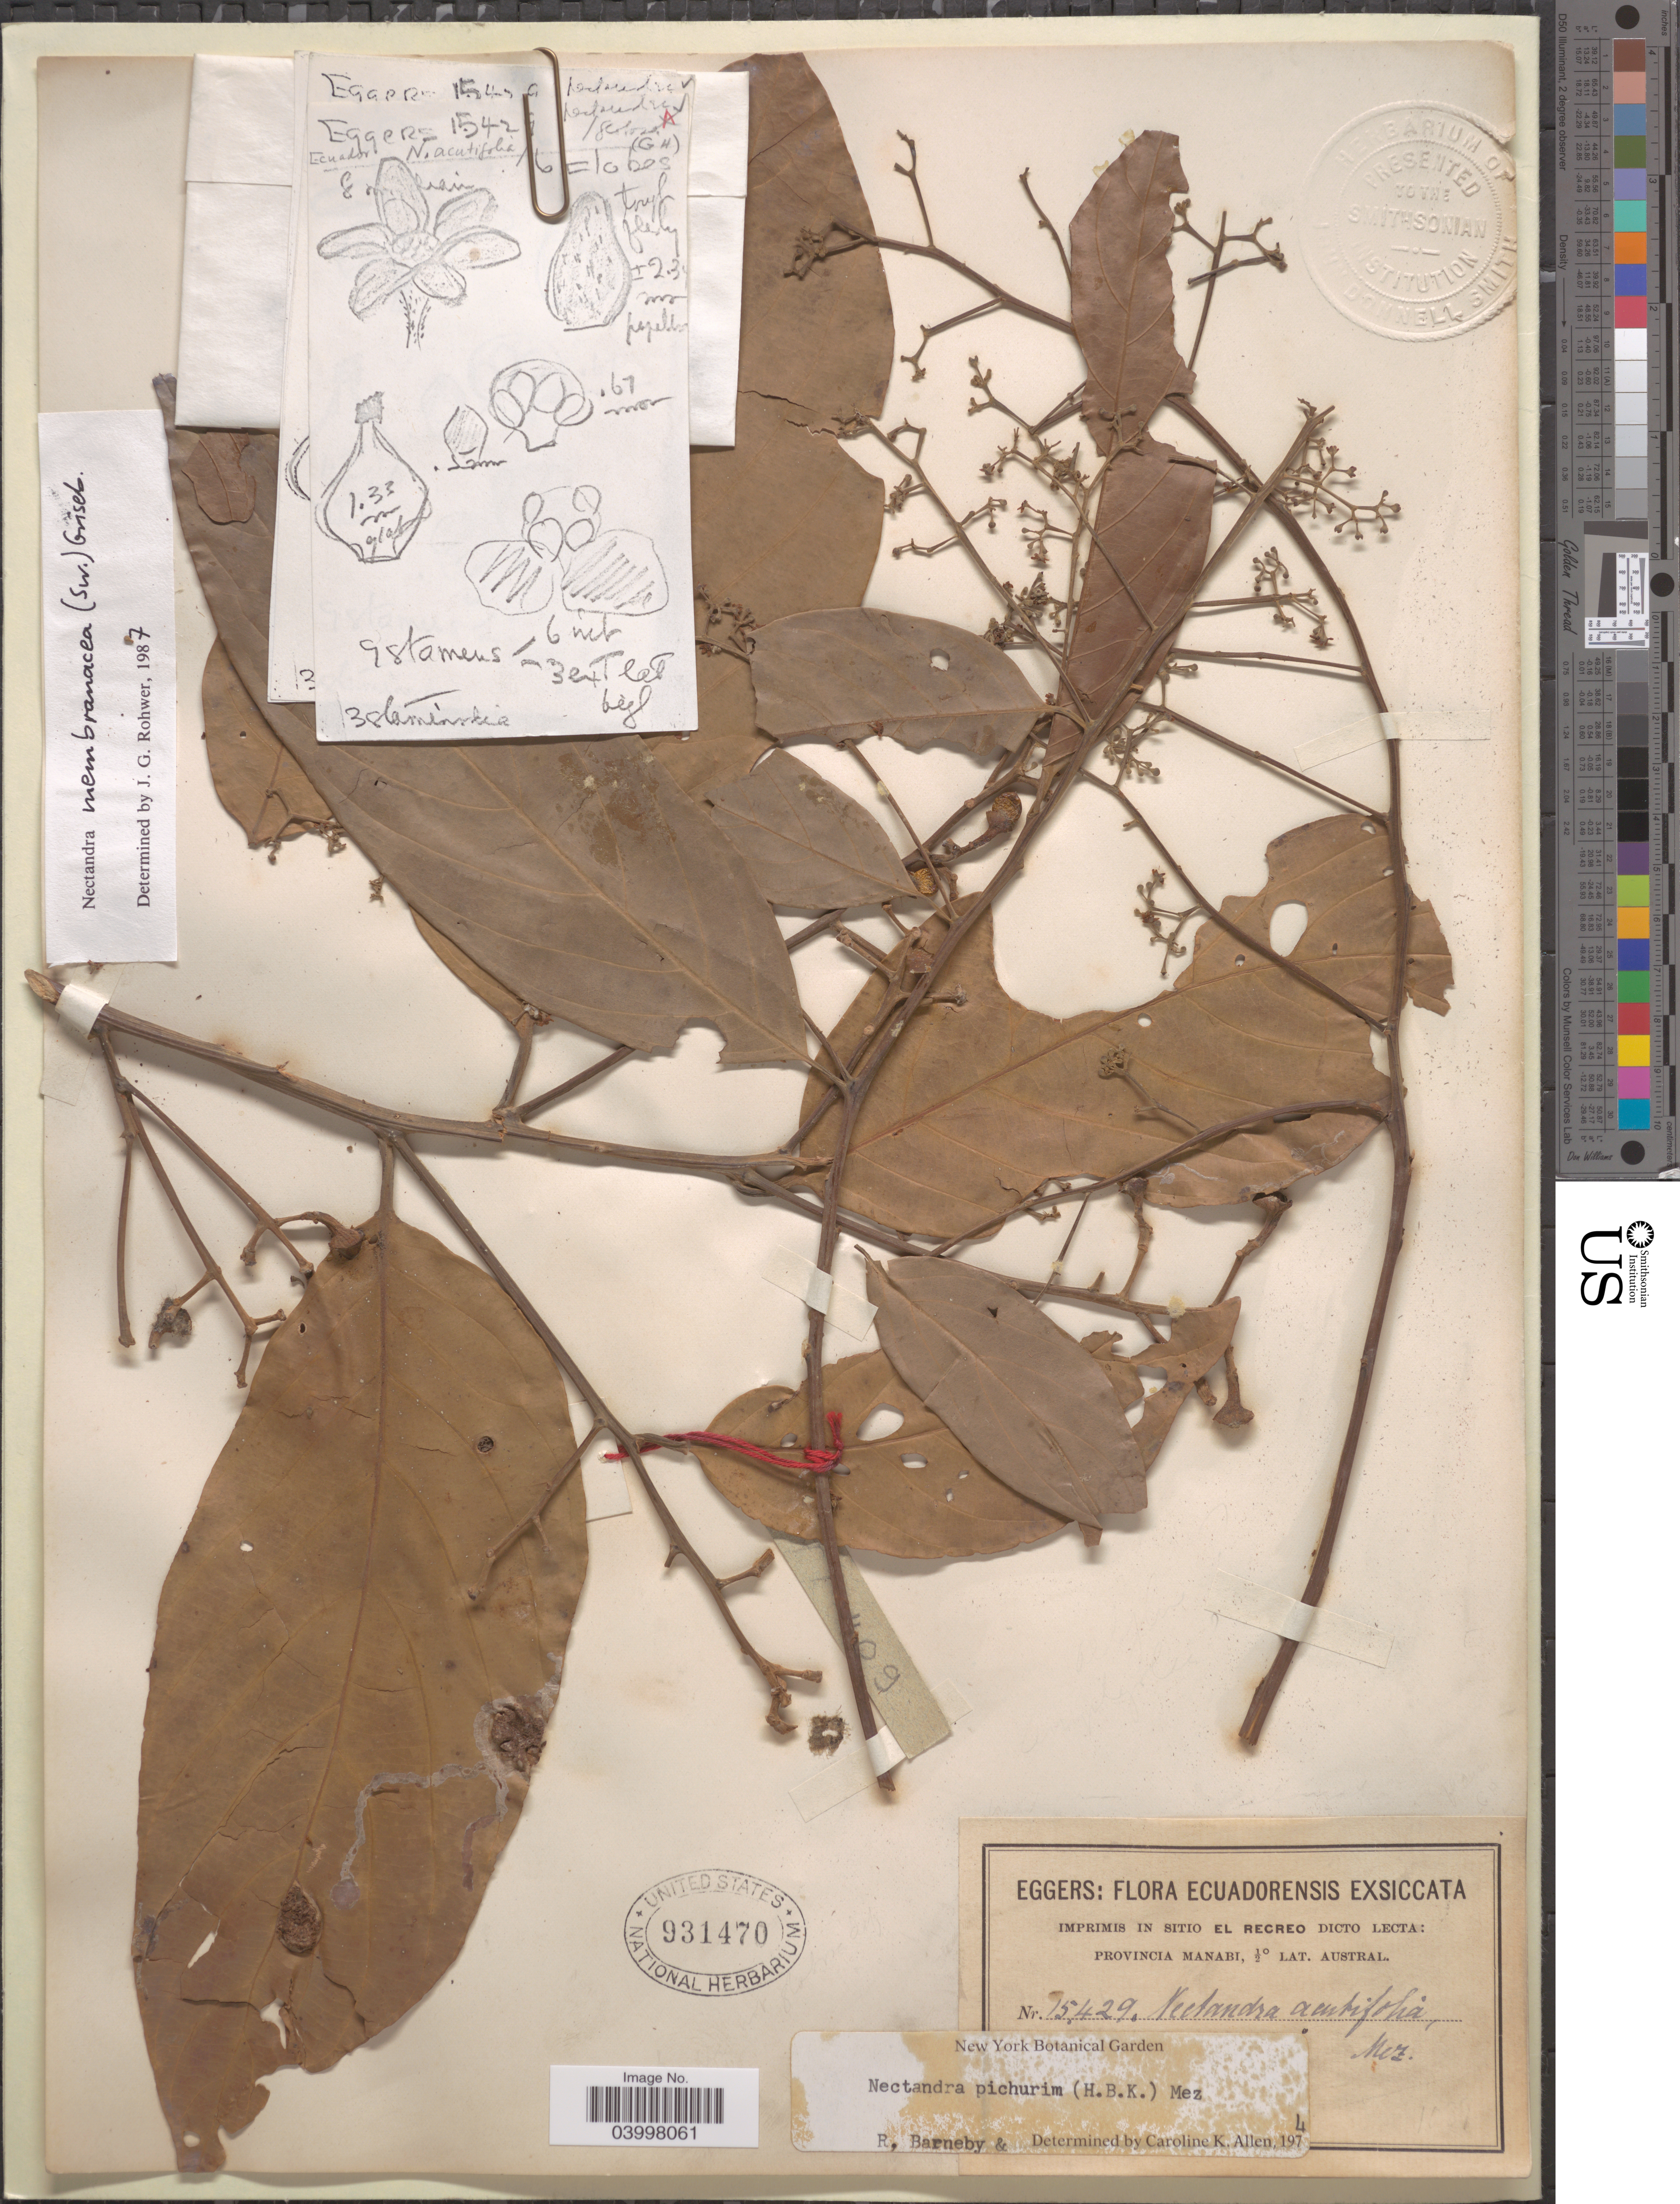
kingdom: Plantae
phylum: Tracheophyta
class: Magnoliopsida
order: Laurales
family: Lauraceae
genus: Nectandra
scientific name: Nectandra membranacea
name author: (Sw.) Griseb.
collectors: -. Eggers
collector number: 15429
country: Ecuador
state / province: Manabí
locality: Imprimis in sitio El Recreo.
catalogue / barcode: US 931470